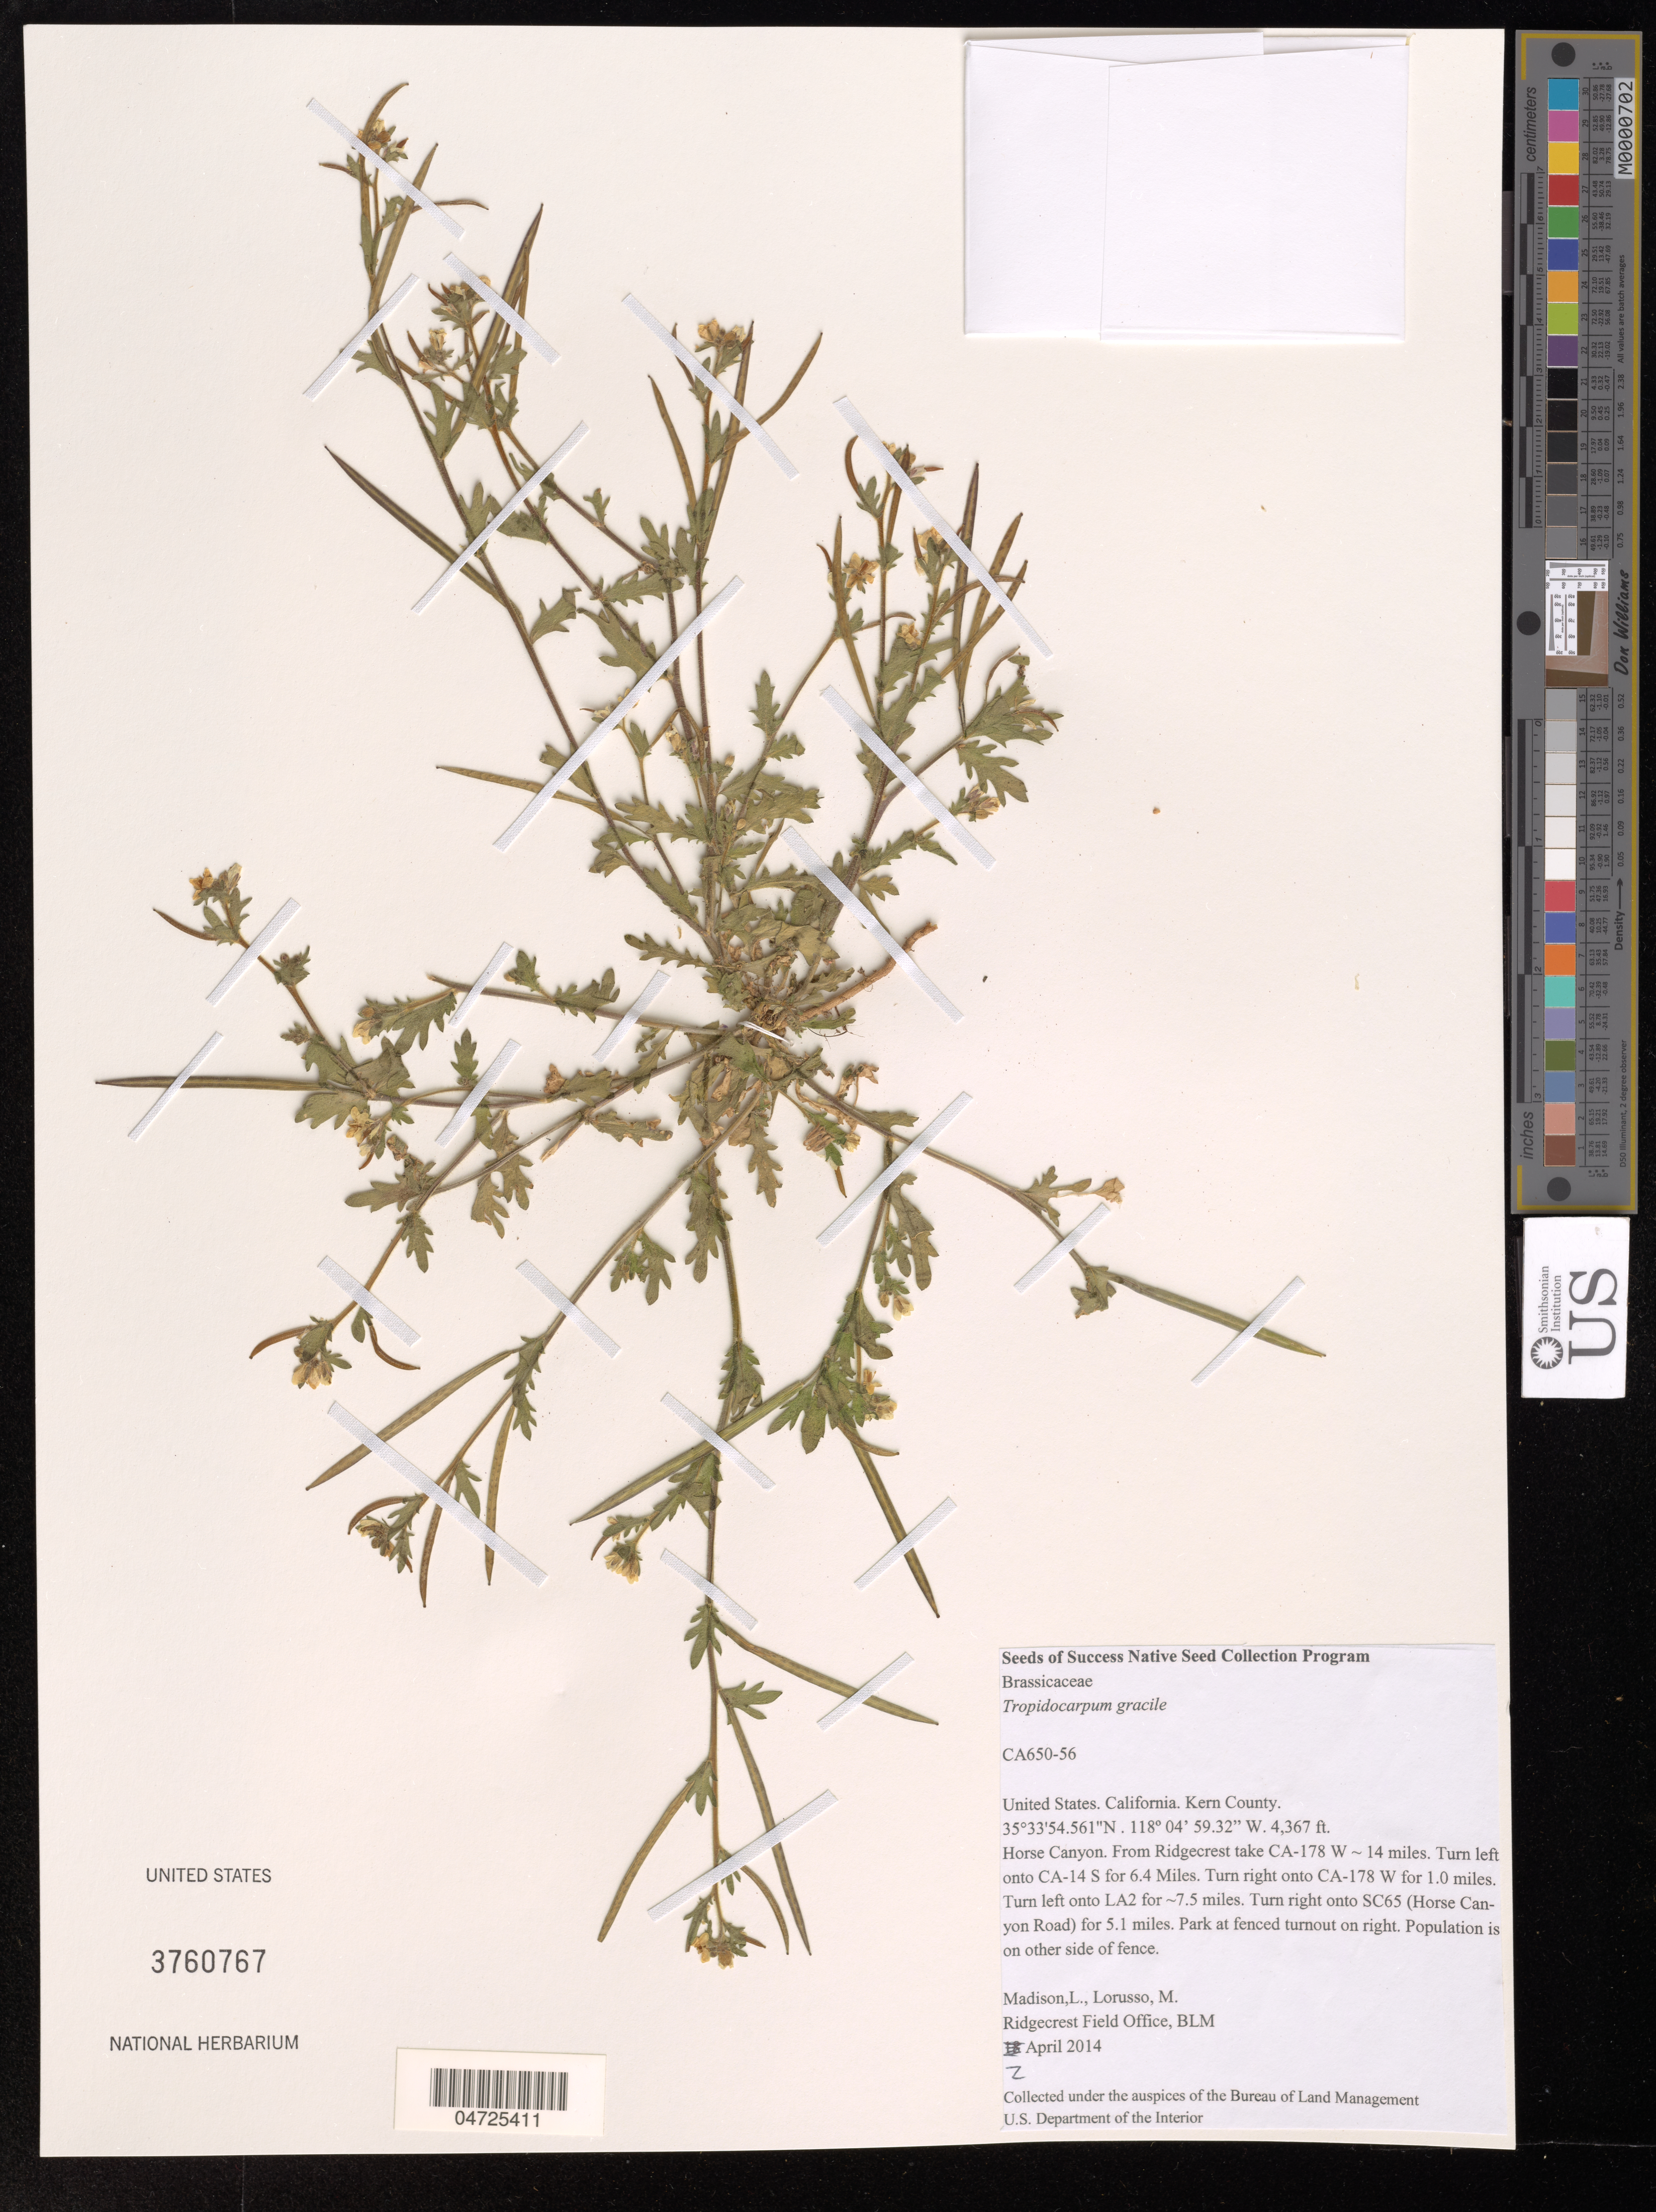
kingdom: Plantae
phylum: Tracheophyta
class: Magnoliopsida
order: Brassicales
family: Brassicaceae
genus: Tropidocarpum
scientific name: Tropidocarpum gracile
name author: Hook.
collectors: L. Madison & M. Lorusso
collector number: CA650-56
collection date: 2014-04-02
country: United States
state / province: California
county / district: Kern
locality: Kern County. Horse Canyon. From Ridgecrest take CA-178 W ~ 14 miles. Turn left onto CA-14 S for 6.4 miles. Turn right onto CA-178 W for 1.0 miles. Turn left onto LA2 for ~7.5 miles. Turn right onto SC65 (Horse Canyon Road) for 5.1 miles. Park at fenced turnout on right. Population is on other side of fence.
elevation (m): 1331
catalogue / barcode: US 3760767